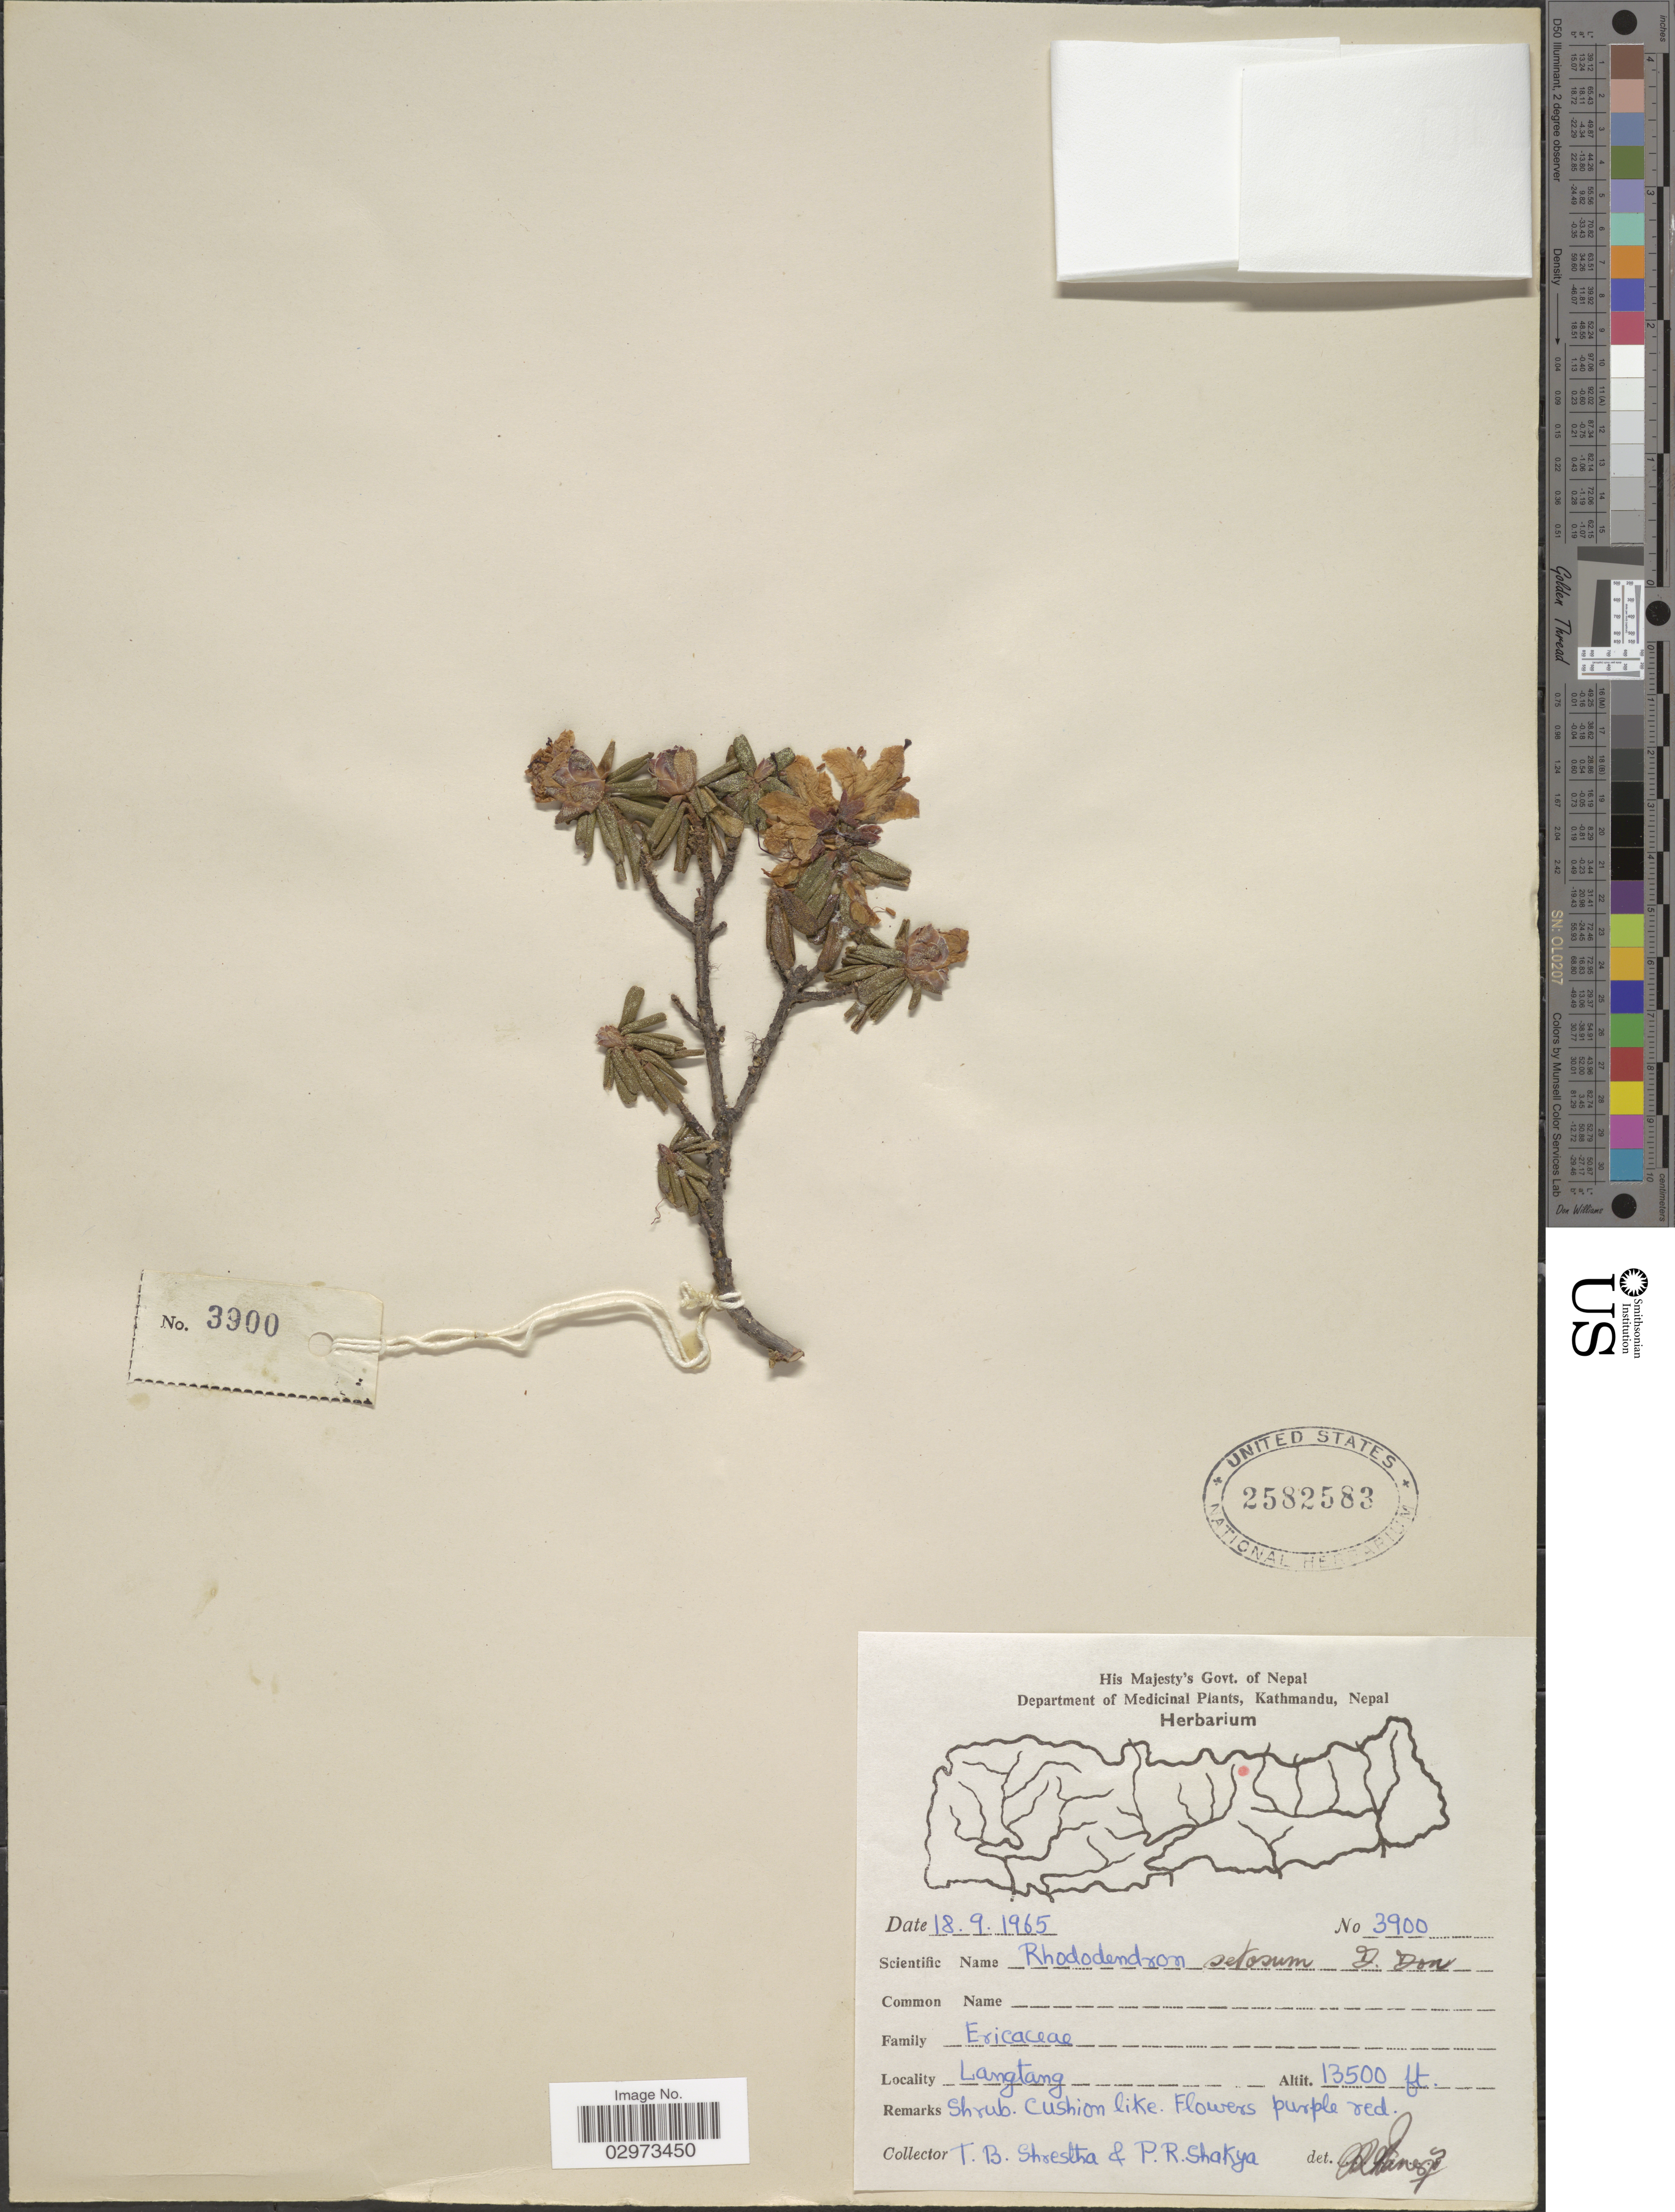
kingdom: Plantae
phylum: Tracheophyta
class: Magnoliopsida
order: Ericales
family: Ericaceae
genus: Rhododendron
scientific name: Rhododendron setosum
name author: D. Don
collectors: T. B. Shrestha & P. Shakya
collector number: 3900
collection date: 1965-09-18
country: Nepal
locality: Langtang.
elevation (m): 4115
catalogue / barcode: US 2582583